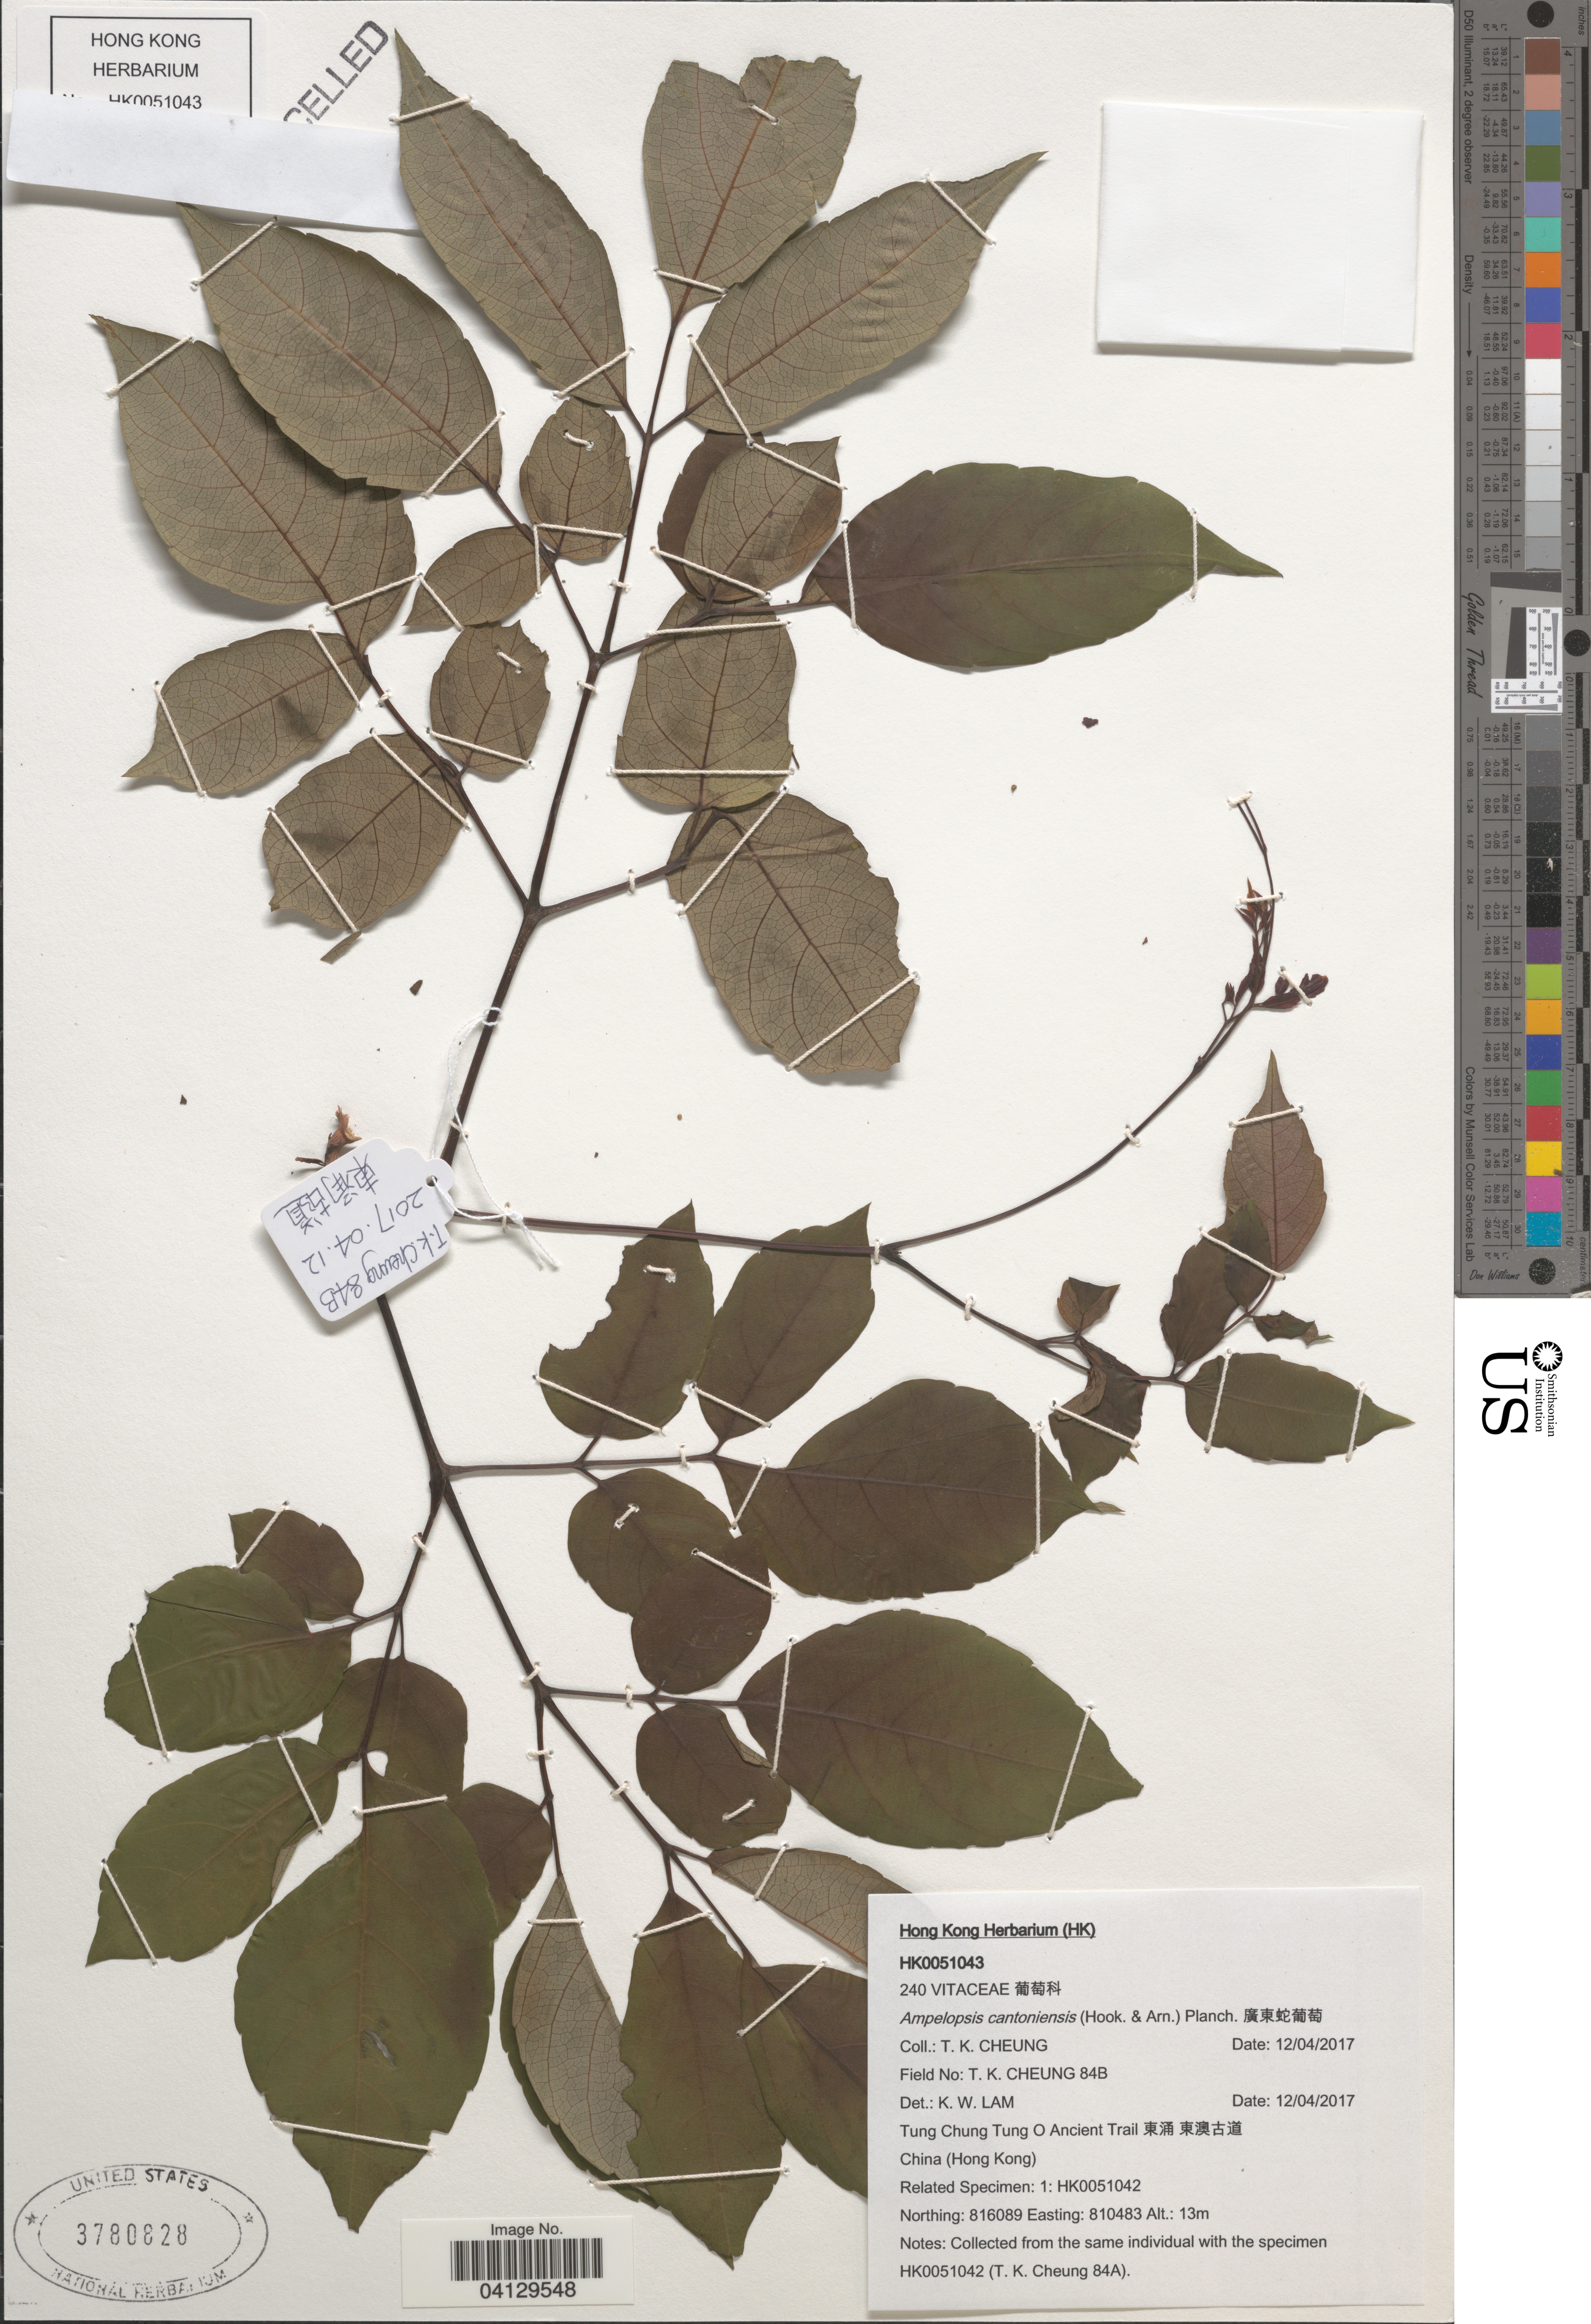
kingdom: Plantae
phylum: Tracheophyta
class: Magnoliopsida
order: Vitales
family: Vitaceae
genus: Ampelopsis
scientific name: Ampelopsis cantoniensis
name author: (W. Hook. & H.J. Arn.) Planch.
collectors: T. Cheung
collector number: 84B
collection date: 2017-04-12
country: China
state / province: Hong Kong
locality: Tung Chung Tung O Ancient Trail X.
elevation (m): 13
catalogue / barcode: US 3780828